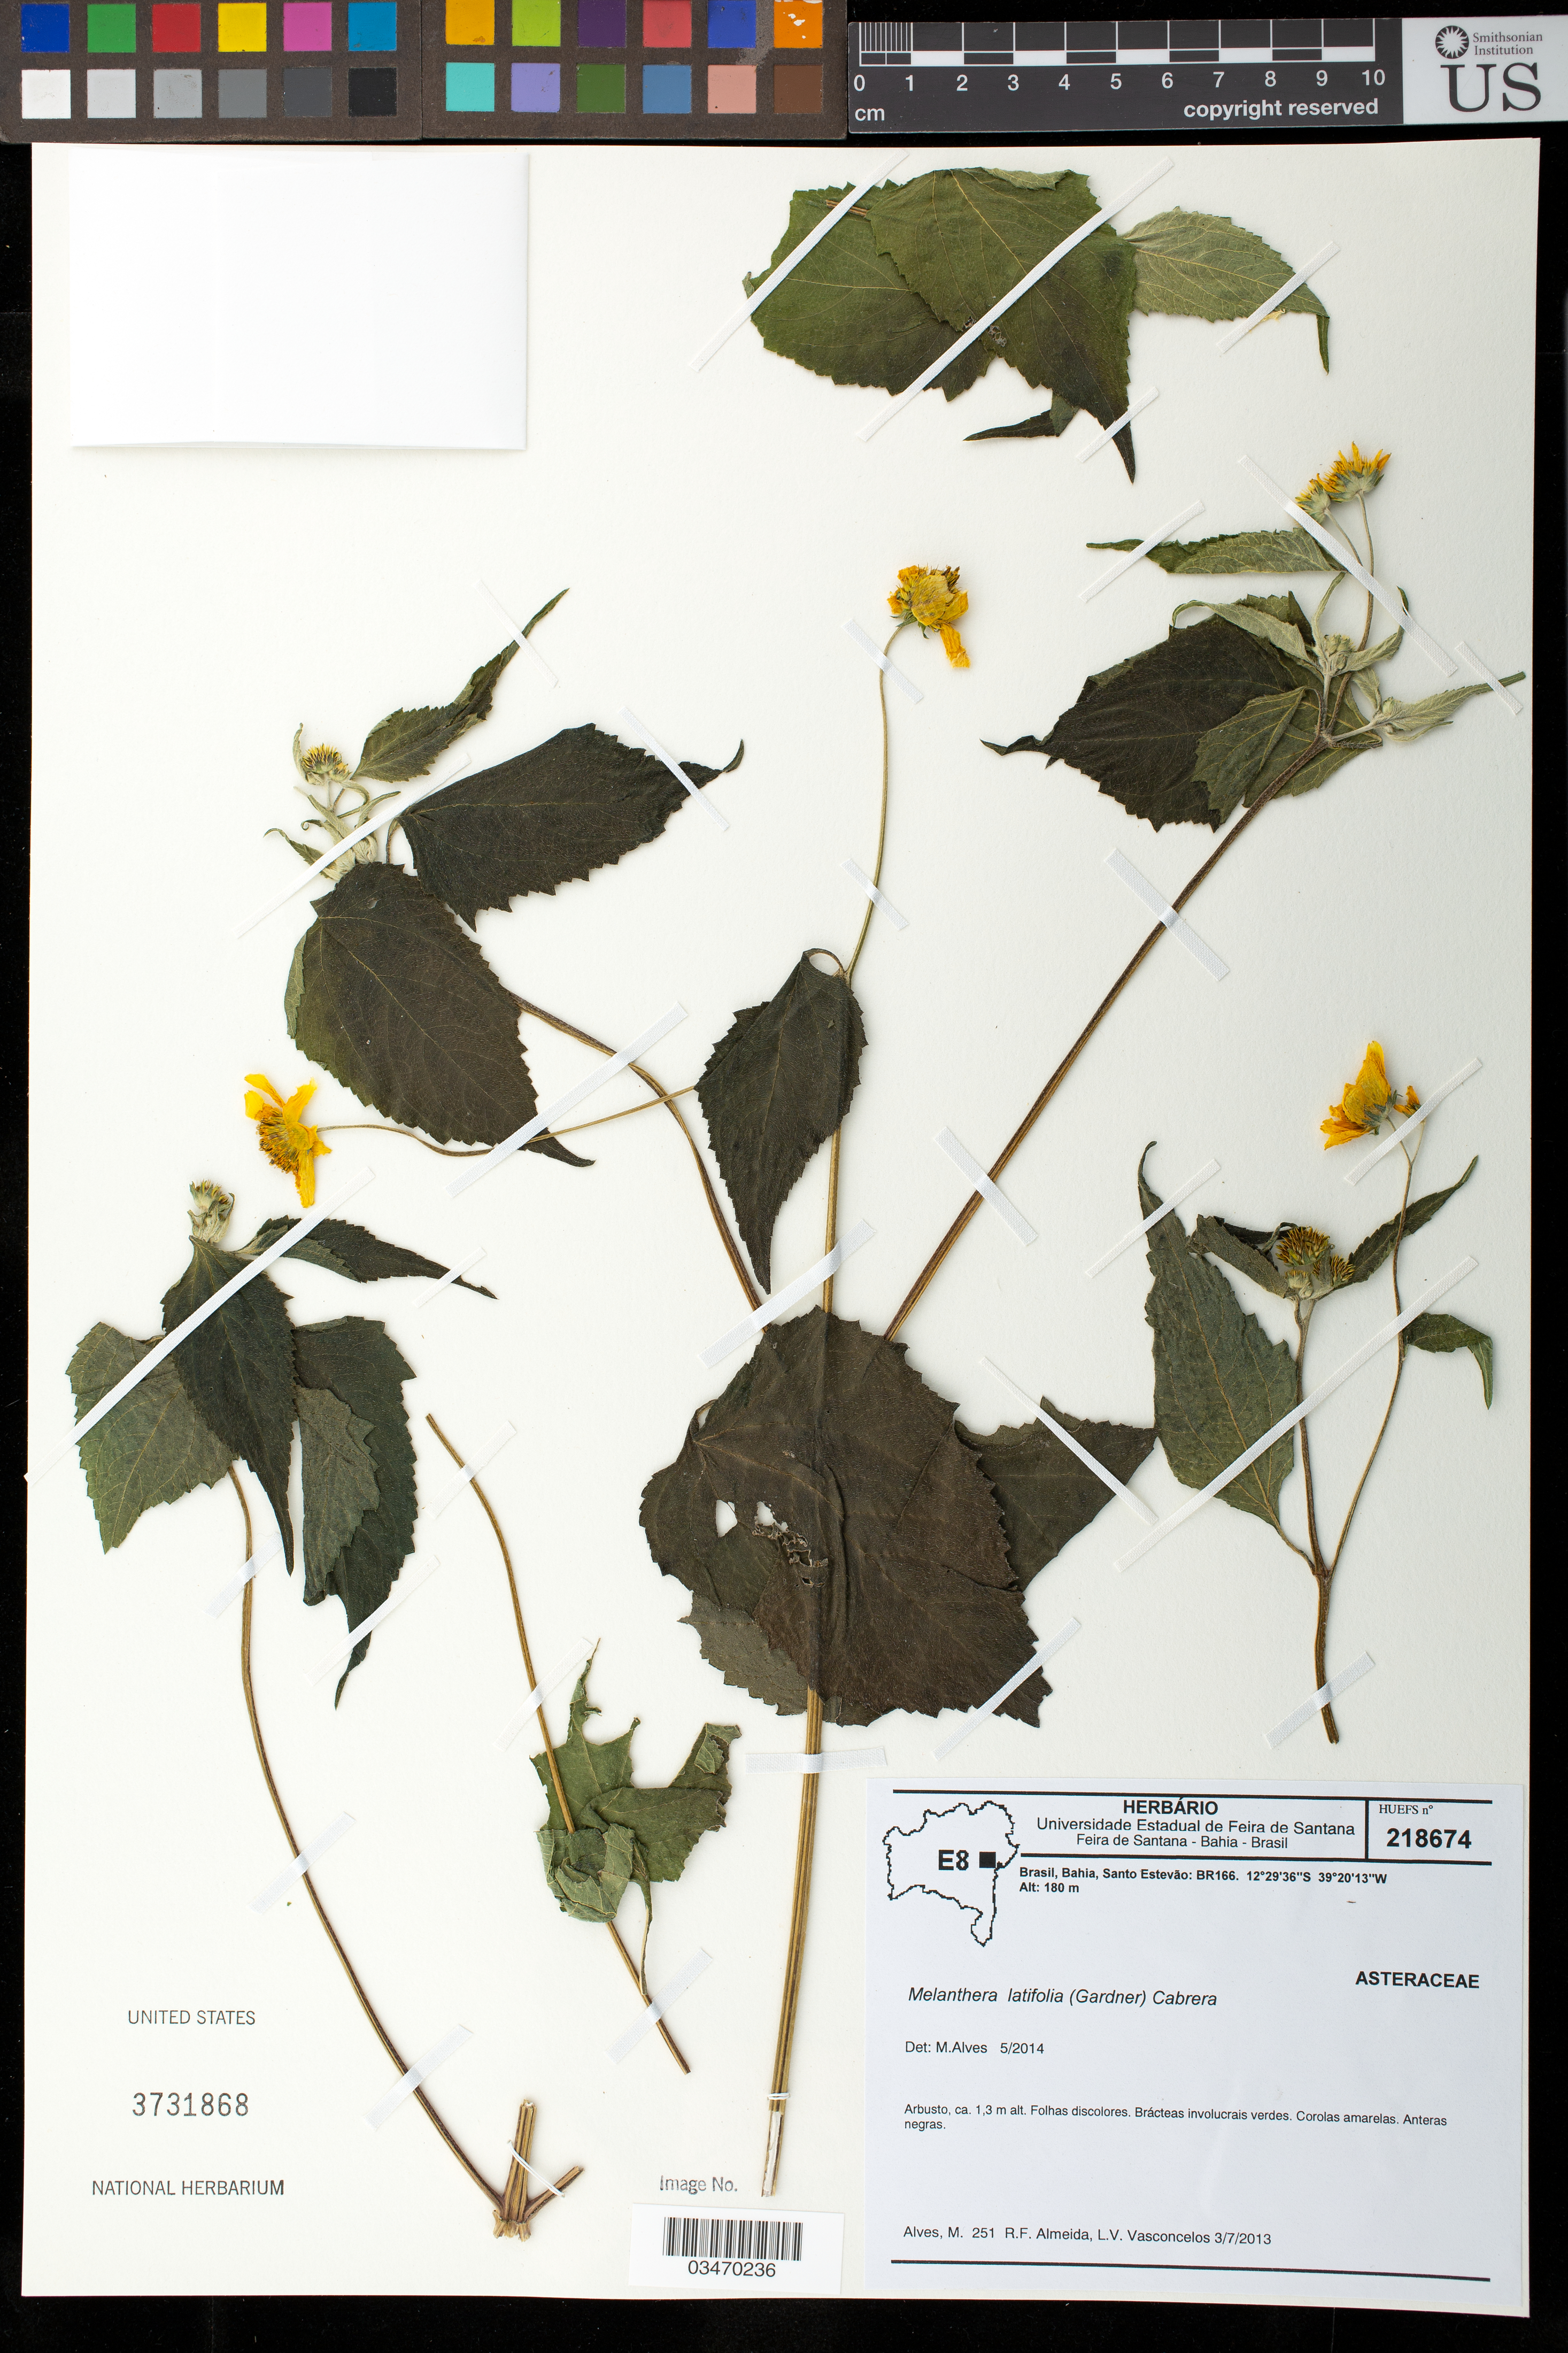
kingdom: Plantae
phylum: Tracheophyta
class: Magnoliopsida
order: Asterales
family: Asteraceae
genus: Melanthera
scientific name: Melanthera latifolia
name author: (Gardner)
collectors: M. V. Alves, R. F. de Almeida & L. Vasconcelos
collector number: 251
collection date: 2013-07-03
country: Brazil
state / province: Bahia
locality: Santo Estevao: BR166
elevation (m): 180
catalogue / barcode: US 3731868